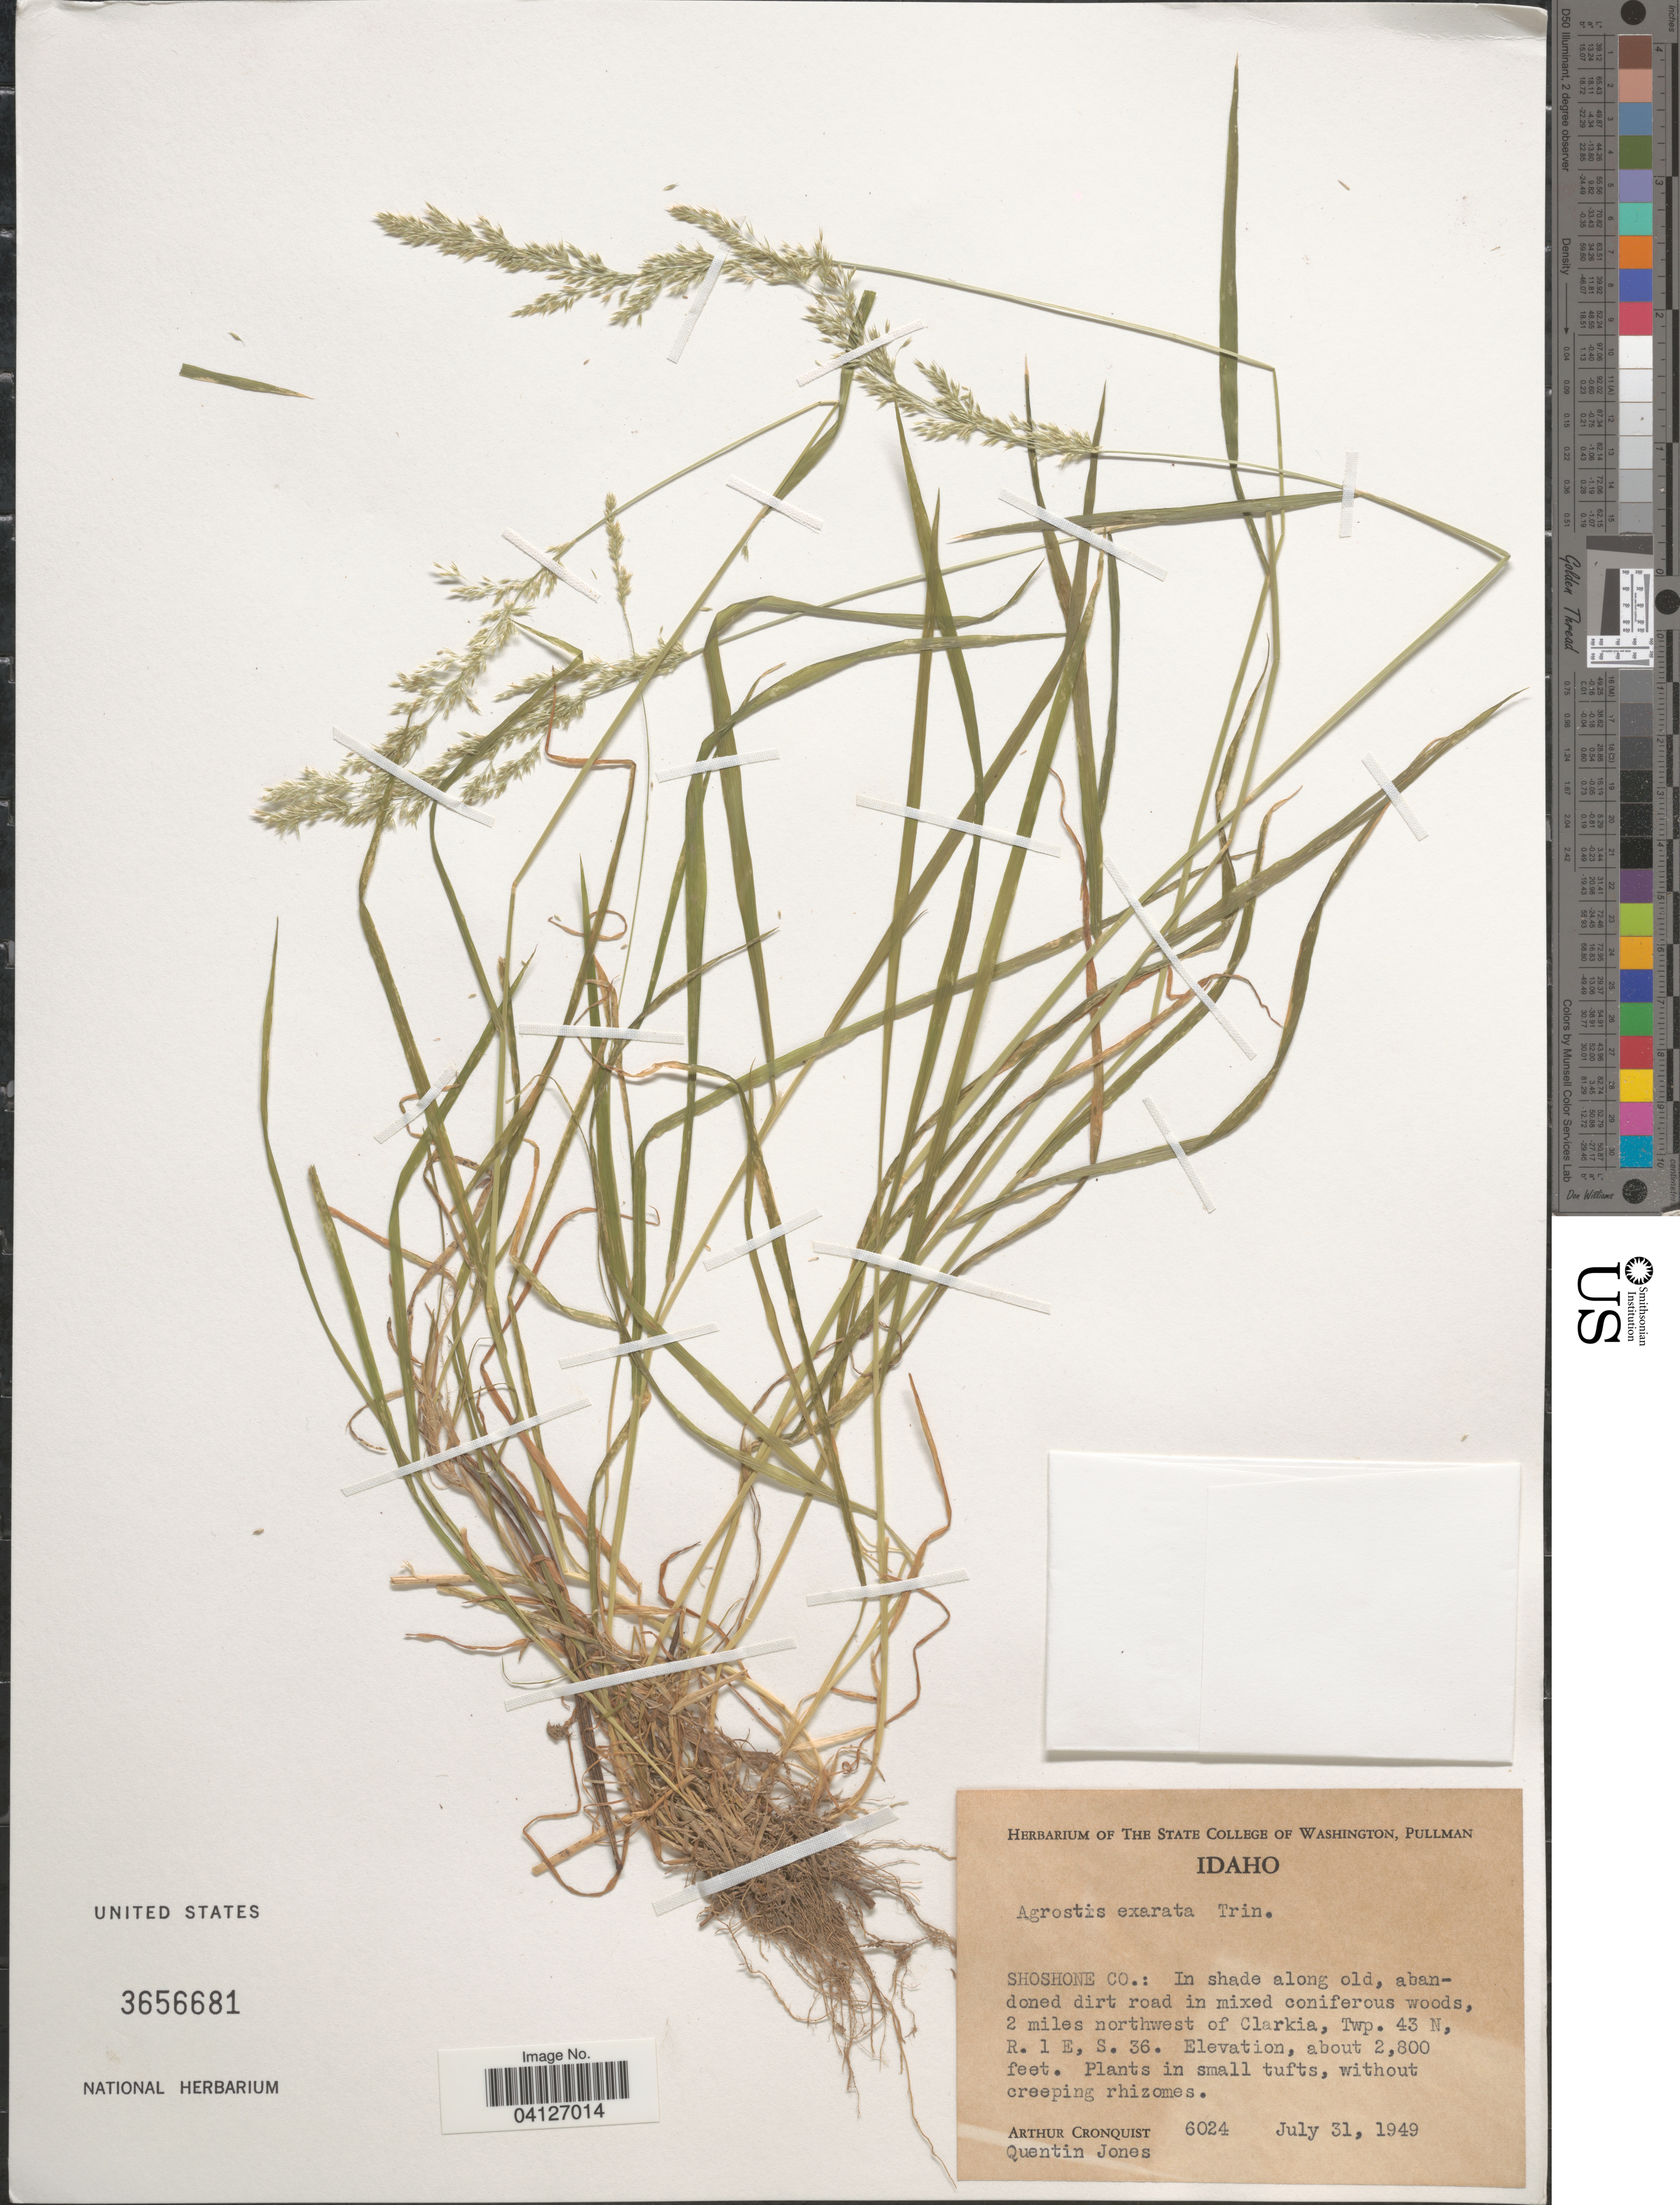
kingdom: Plantae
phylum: Tracheophyta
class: Liliopsida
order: Poales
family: Poaceae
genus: Agrostis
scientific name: Agrostis exarata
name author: Trin.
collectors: A. J. Cronquist & Q. Jones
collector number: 6024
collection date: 1949-07-31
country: United States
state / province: Idaho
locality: Shoshone Co.: 2 miles northwest of Clarkia, Twp. 43 N, R. 1 E, S. 36.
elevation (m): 853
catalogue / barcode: US 3656681